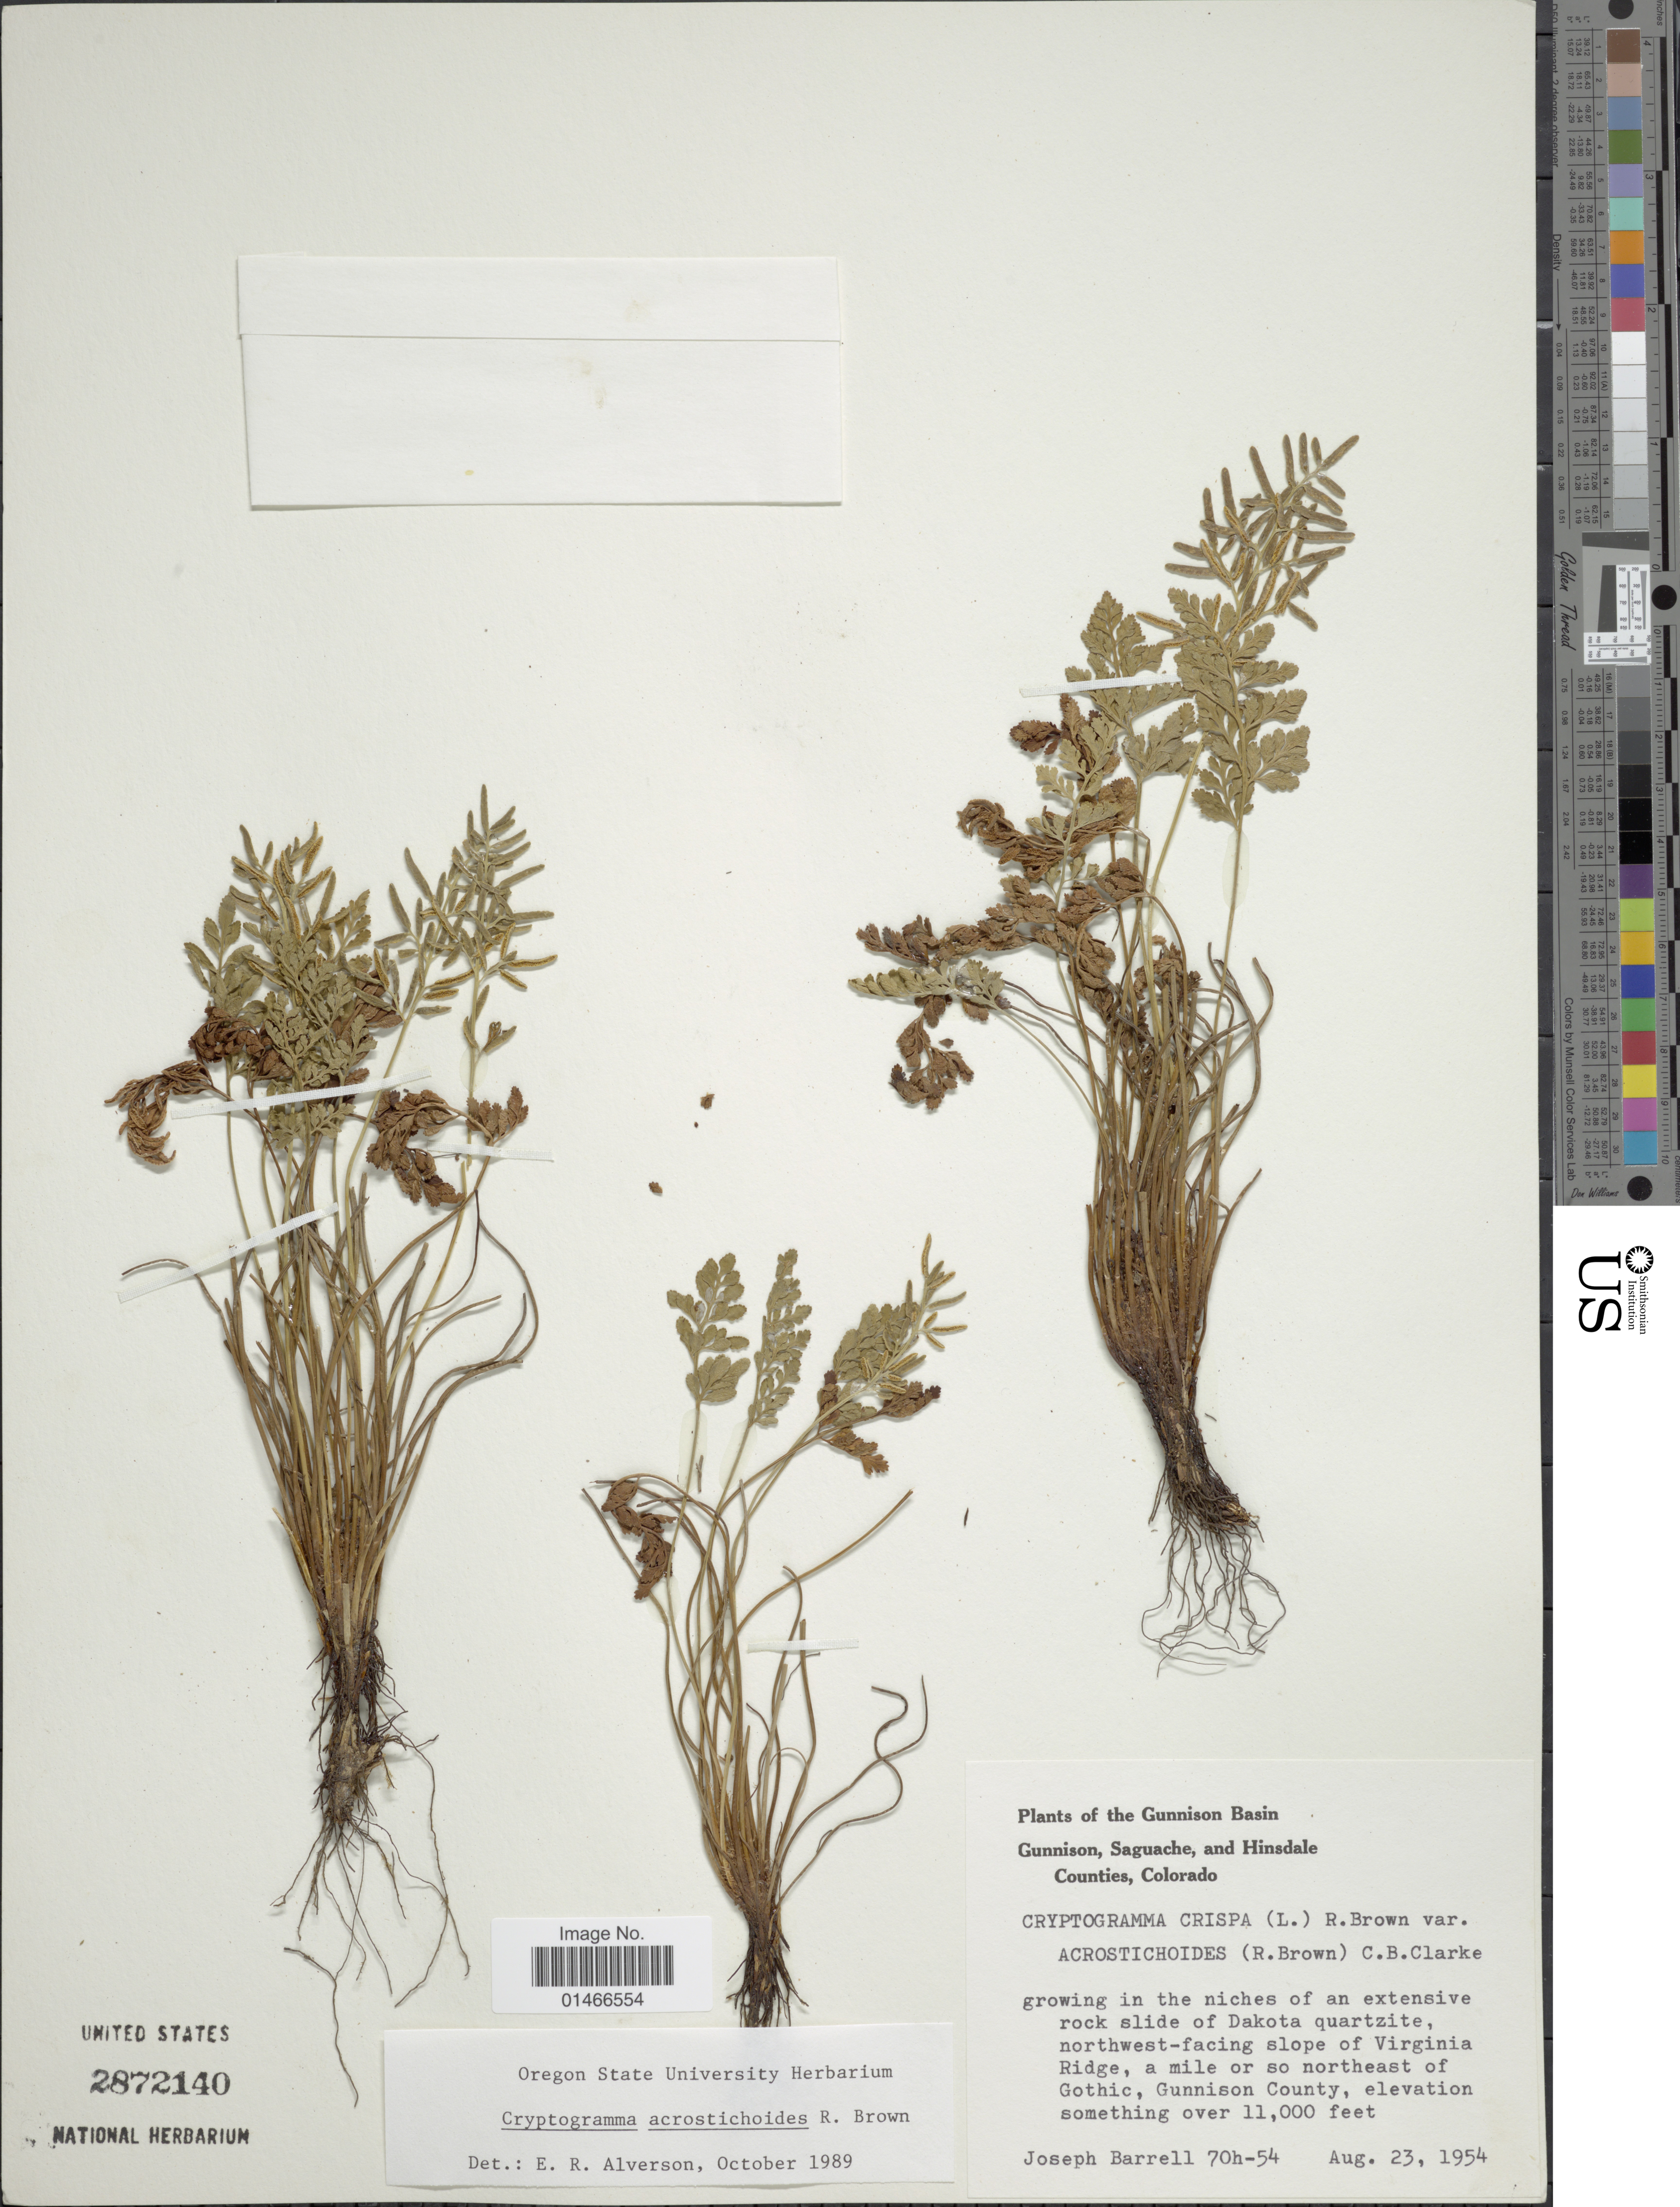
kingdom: Plantae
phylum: Tracheophyta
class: Polypodiopsida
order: Polypodiales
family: Pteridaceae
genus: Cryptogramma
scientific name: Cryptogramma acrostichoides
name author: R. Br.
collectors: J. Barrell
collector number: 70h-54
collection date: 1954-08-23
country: United States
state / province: Colorado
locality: The Gunnison Basin Gunnison, Saguache, and Hinsdale Counties. Growing in the niches of an extensive rock slide of Dakota quartzite, northwest-facing slope of Virginia Ridge, a mile or so northeast of Gothic, Gunnison County.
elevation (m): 3353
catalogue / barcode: US 2872140